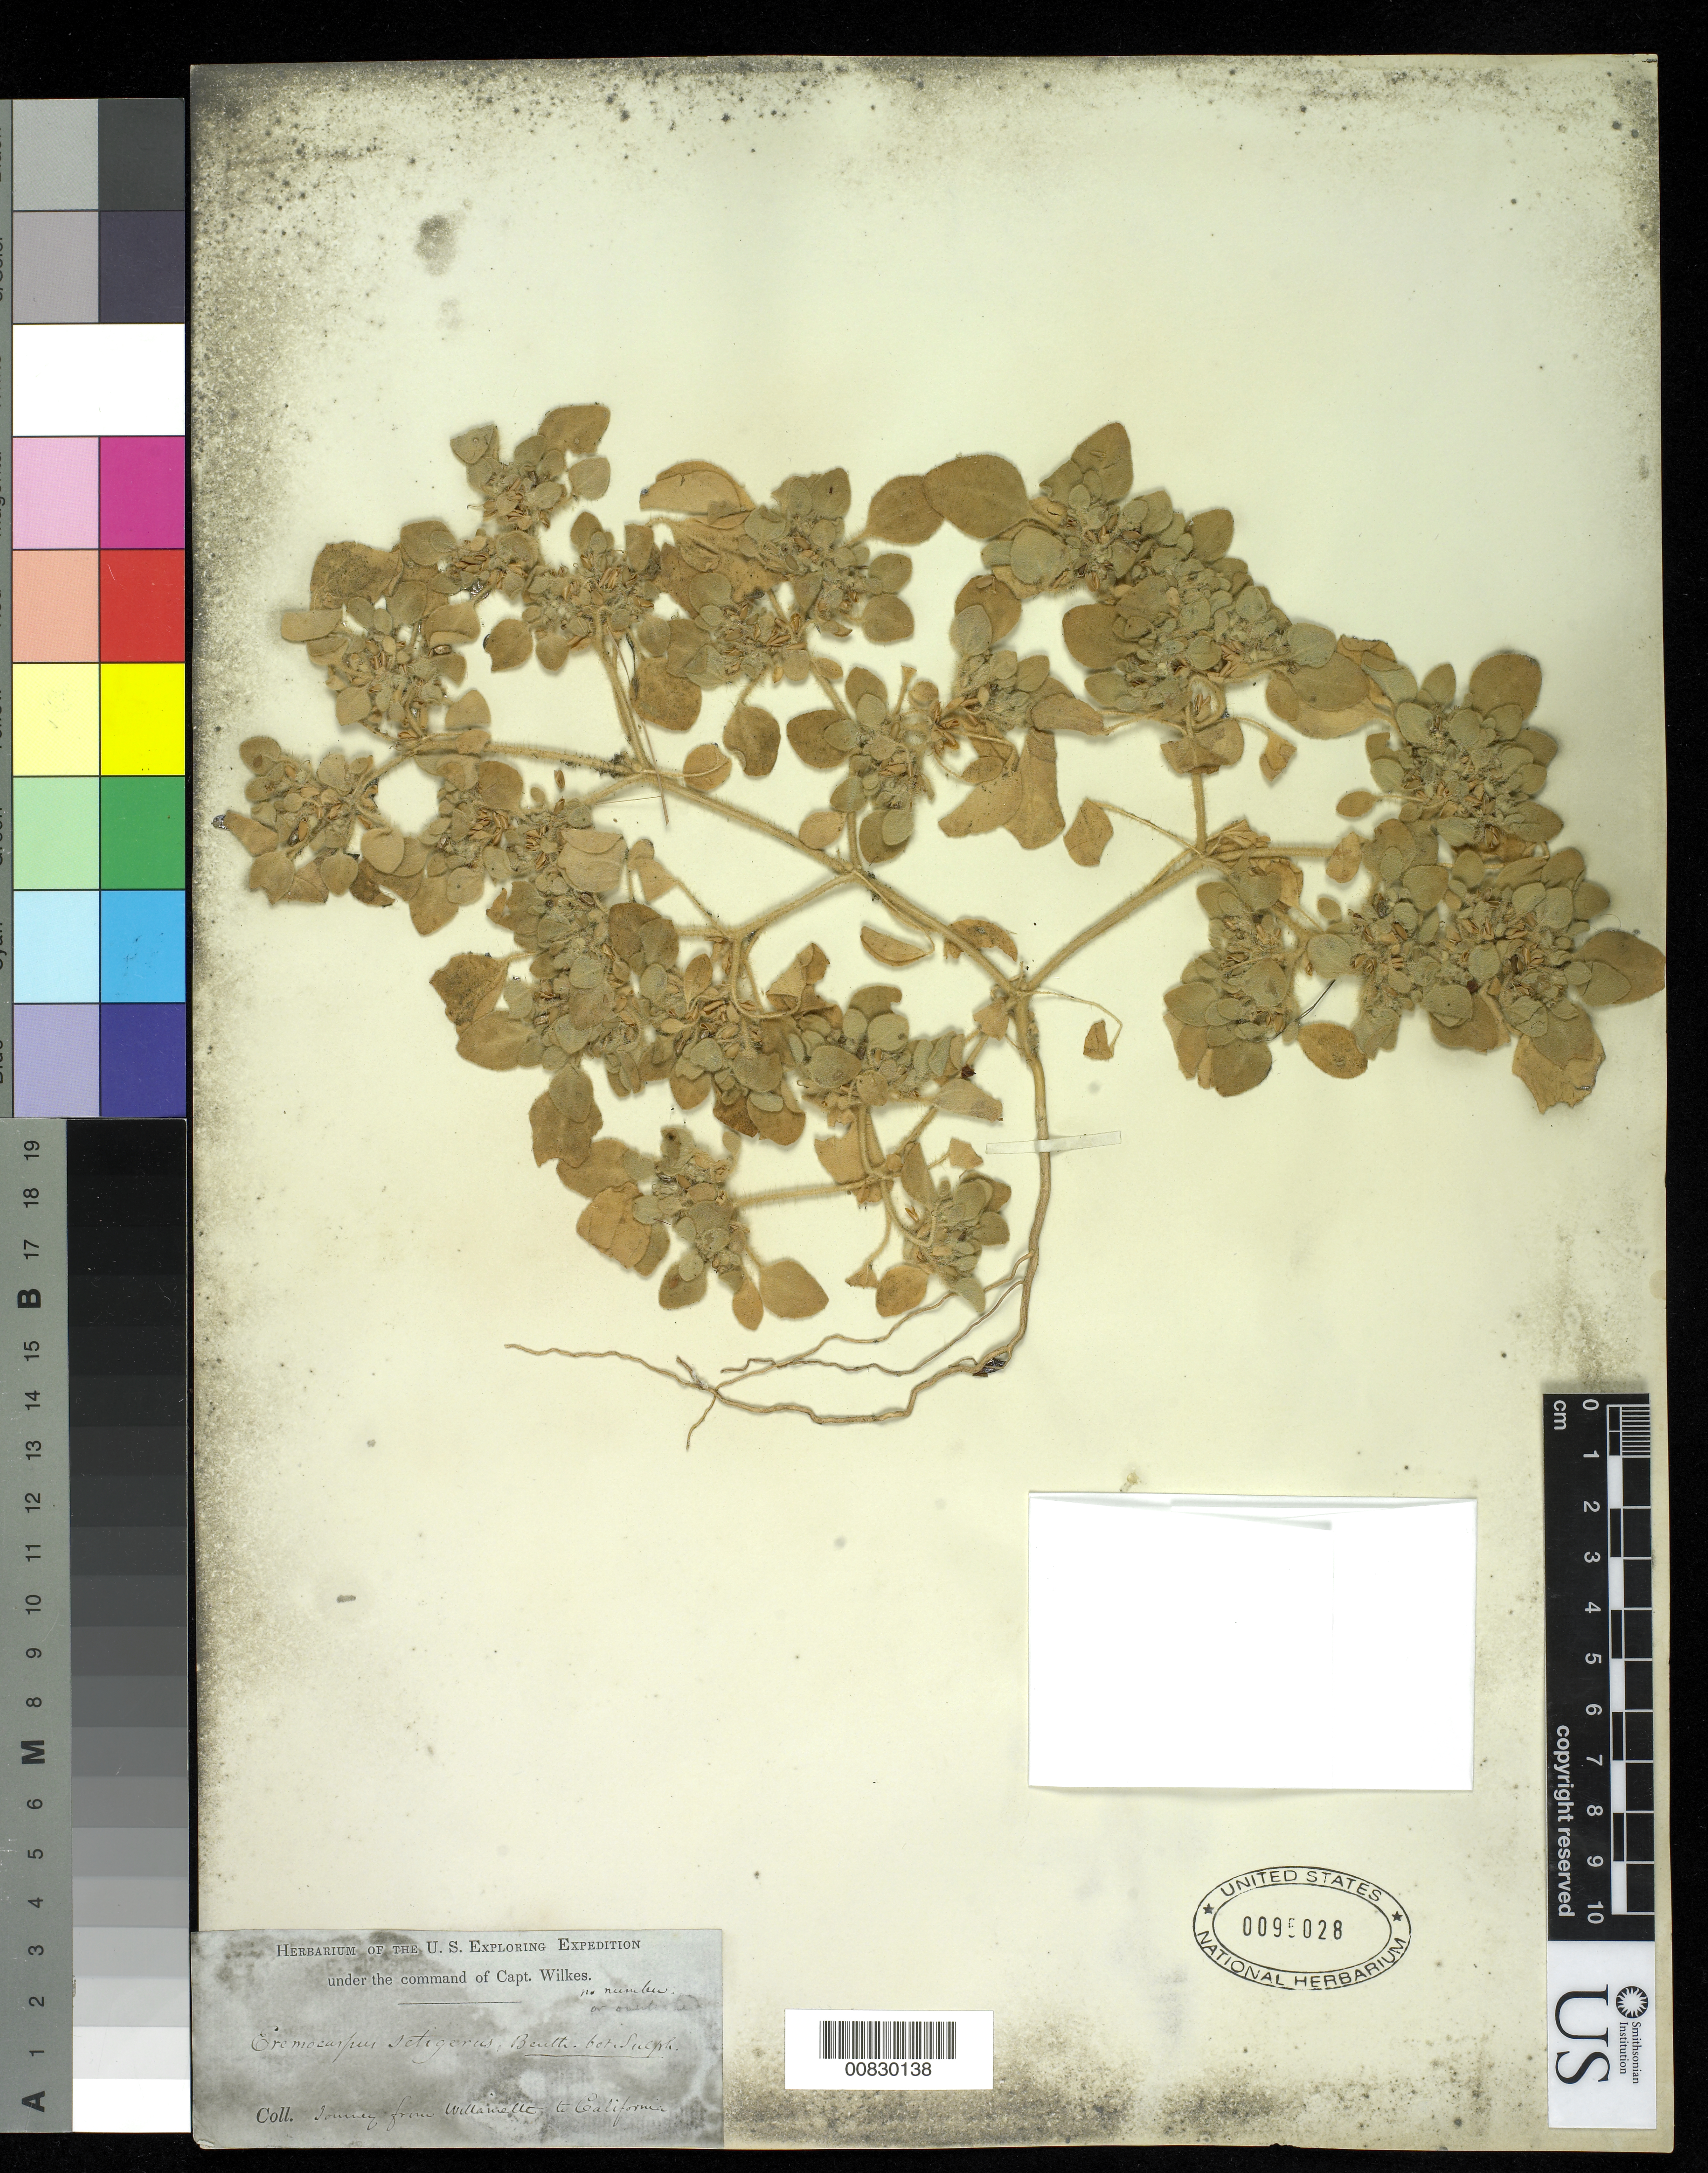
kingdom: Plantae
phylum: Tracheophyta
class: Magnoliopsida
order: Malpighiales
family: Euphorbiaceae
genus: Eremocarpus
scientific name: Eremocarpus setigerus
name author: (Hook.) Benth.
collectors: Wilkes Explor. Exped.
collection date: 1838/1842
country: United States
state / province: California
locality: Journey from Willamette to California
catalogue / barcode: US 95028